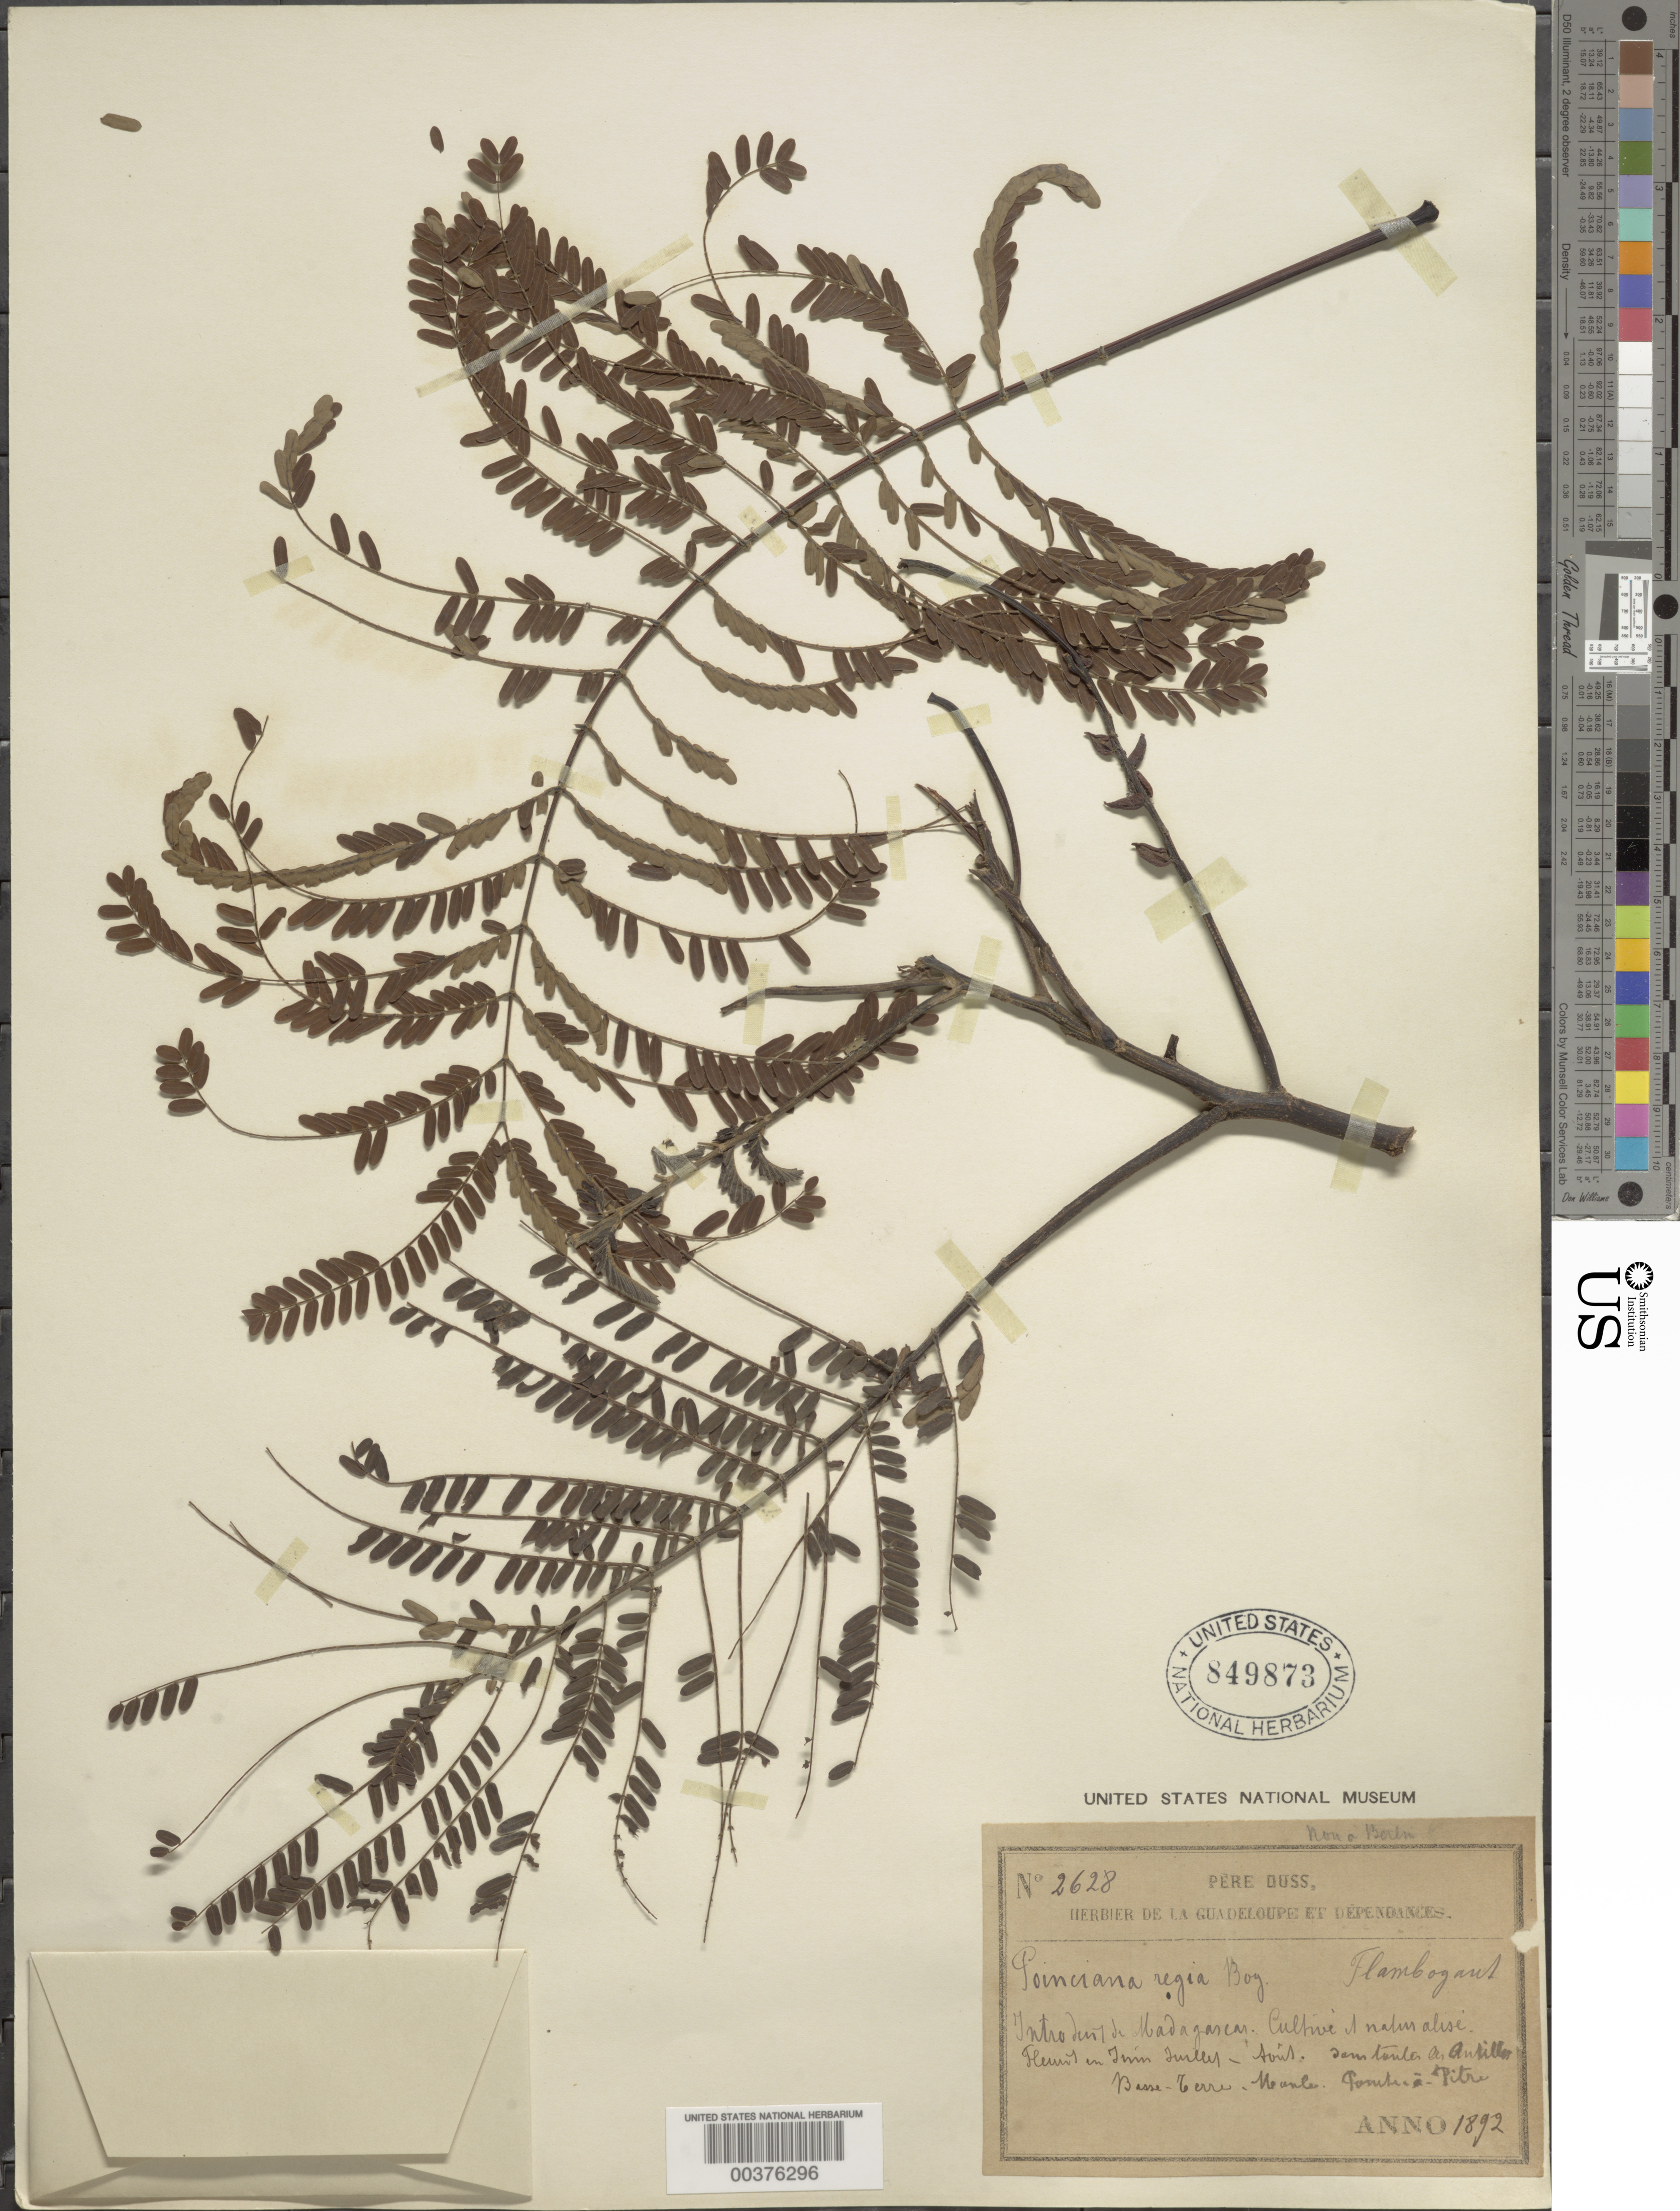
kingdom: Plantae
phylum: Tracheophyta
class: Magnoliopsida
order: Fabales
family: Fabaceae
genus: Delonix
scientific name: Delonix regia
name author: (Bojer ex Hook.) Raf.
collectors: Père Duss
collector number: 2628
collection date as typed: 1892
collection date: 1892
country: Guadeloupe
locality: Basse-terre; monte tombe-a-pitre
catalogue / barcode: US 849873